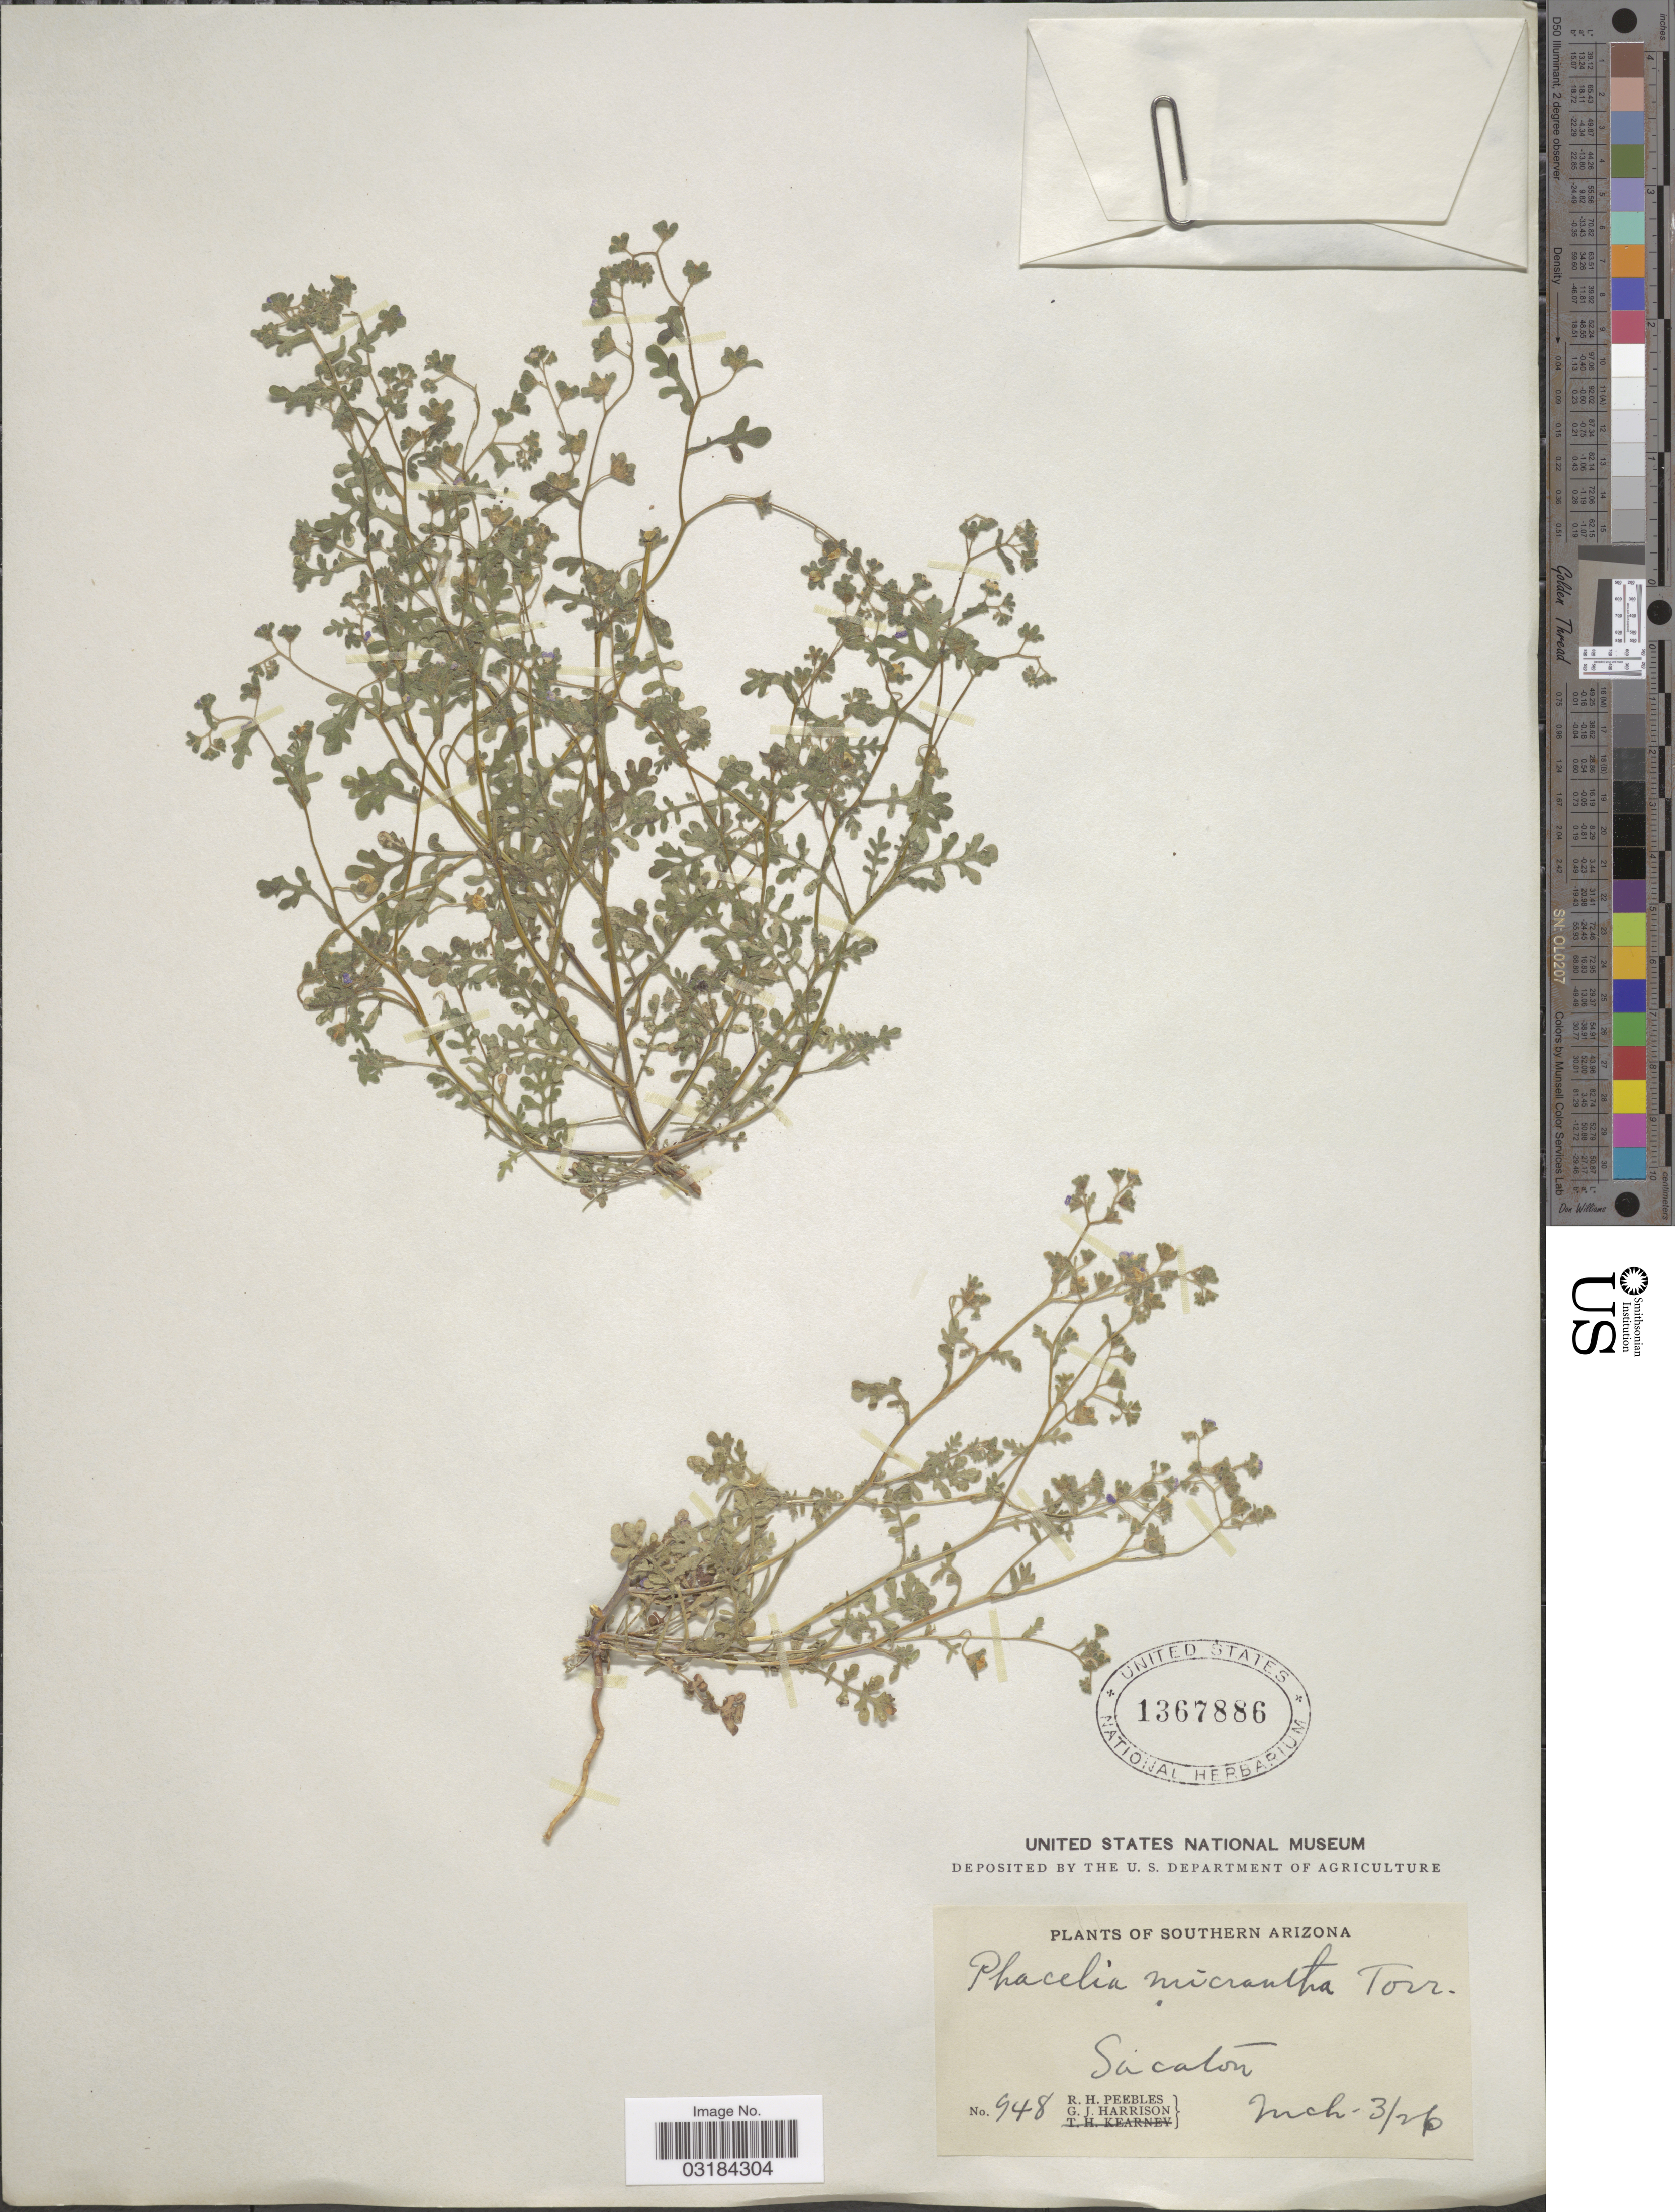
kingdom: Plantae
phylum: Tracheophyta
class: Magnoliopsida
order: Boraginales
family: Hydrophyllaceae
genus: Eucrypta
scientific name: Eucrypta micrantha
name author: (Torr.) A. Heller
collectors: R. H. Peebles & G. J. Harrison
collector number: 948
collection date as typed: Transcribed d/m/y: 3/3/26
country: United States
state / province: Arizona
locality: Southern Arizona. Sacaton.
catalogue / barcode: US 1367886